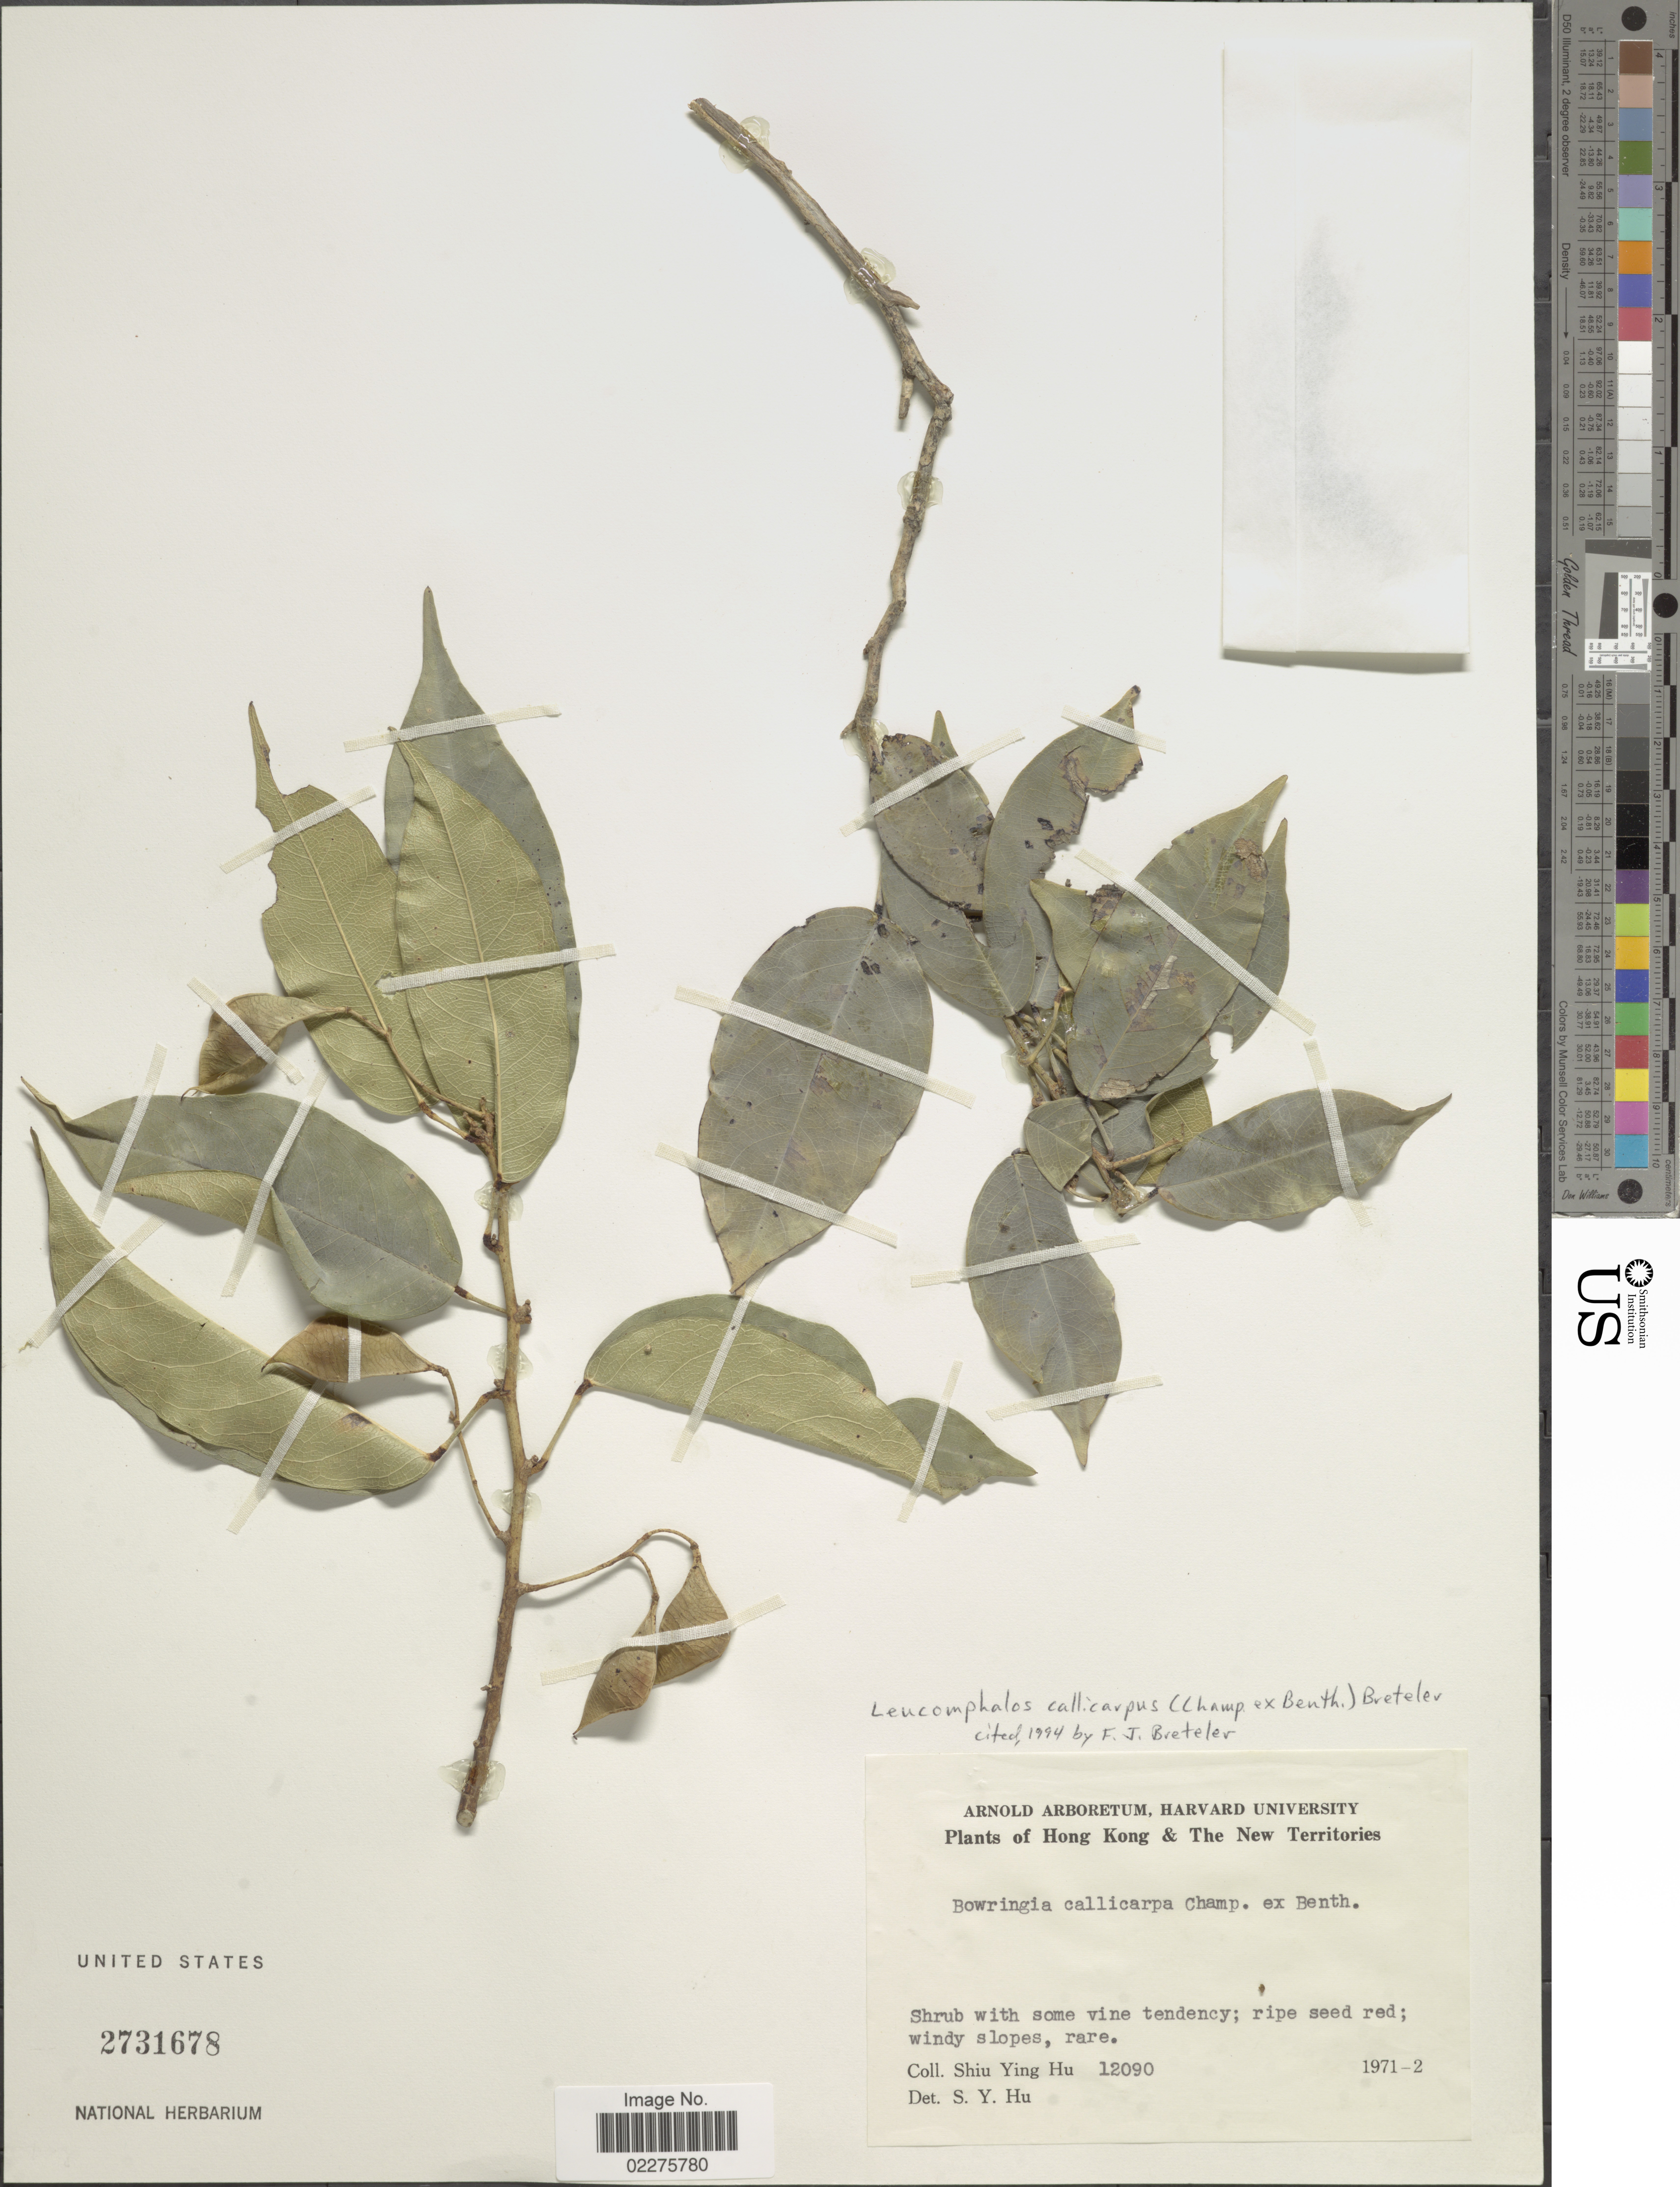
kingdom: Plantae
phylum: Tracheophyta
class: Magnoliopsida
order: Fabales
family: Fabaceae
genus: Bowringia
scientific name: Bowringia callicarpa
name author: Champ. ex Benth.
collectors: S. Y. Hu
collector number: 12090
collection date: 1971-02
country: China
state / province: Hong Kong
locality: Hong Kong & The New Territories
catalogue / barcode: US 2731678